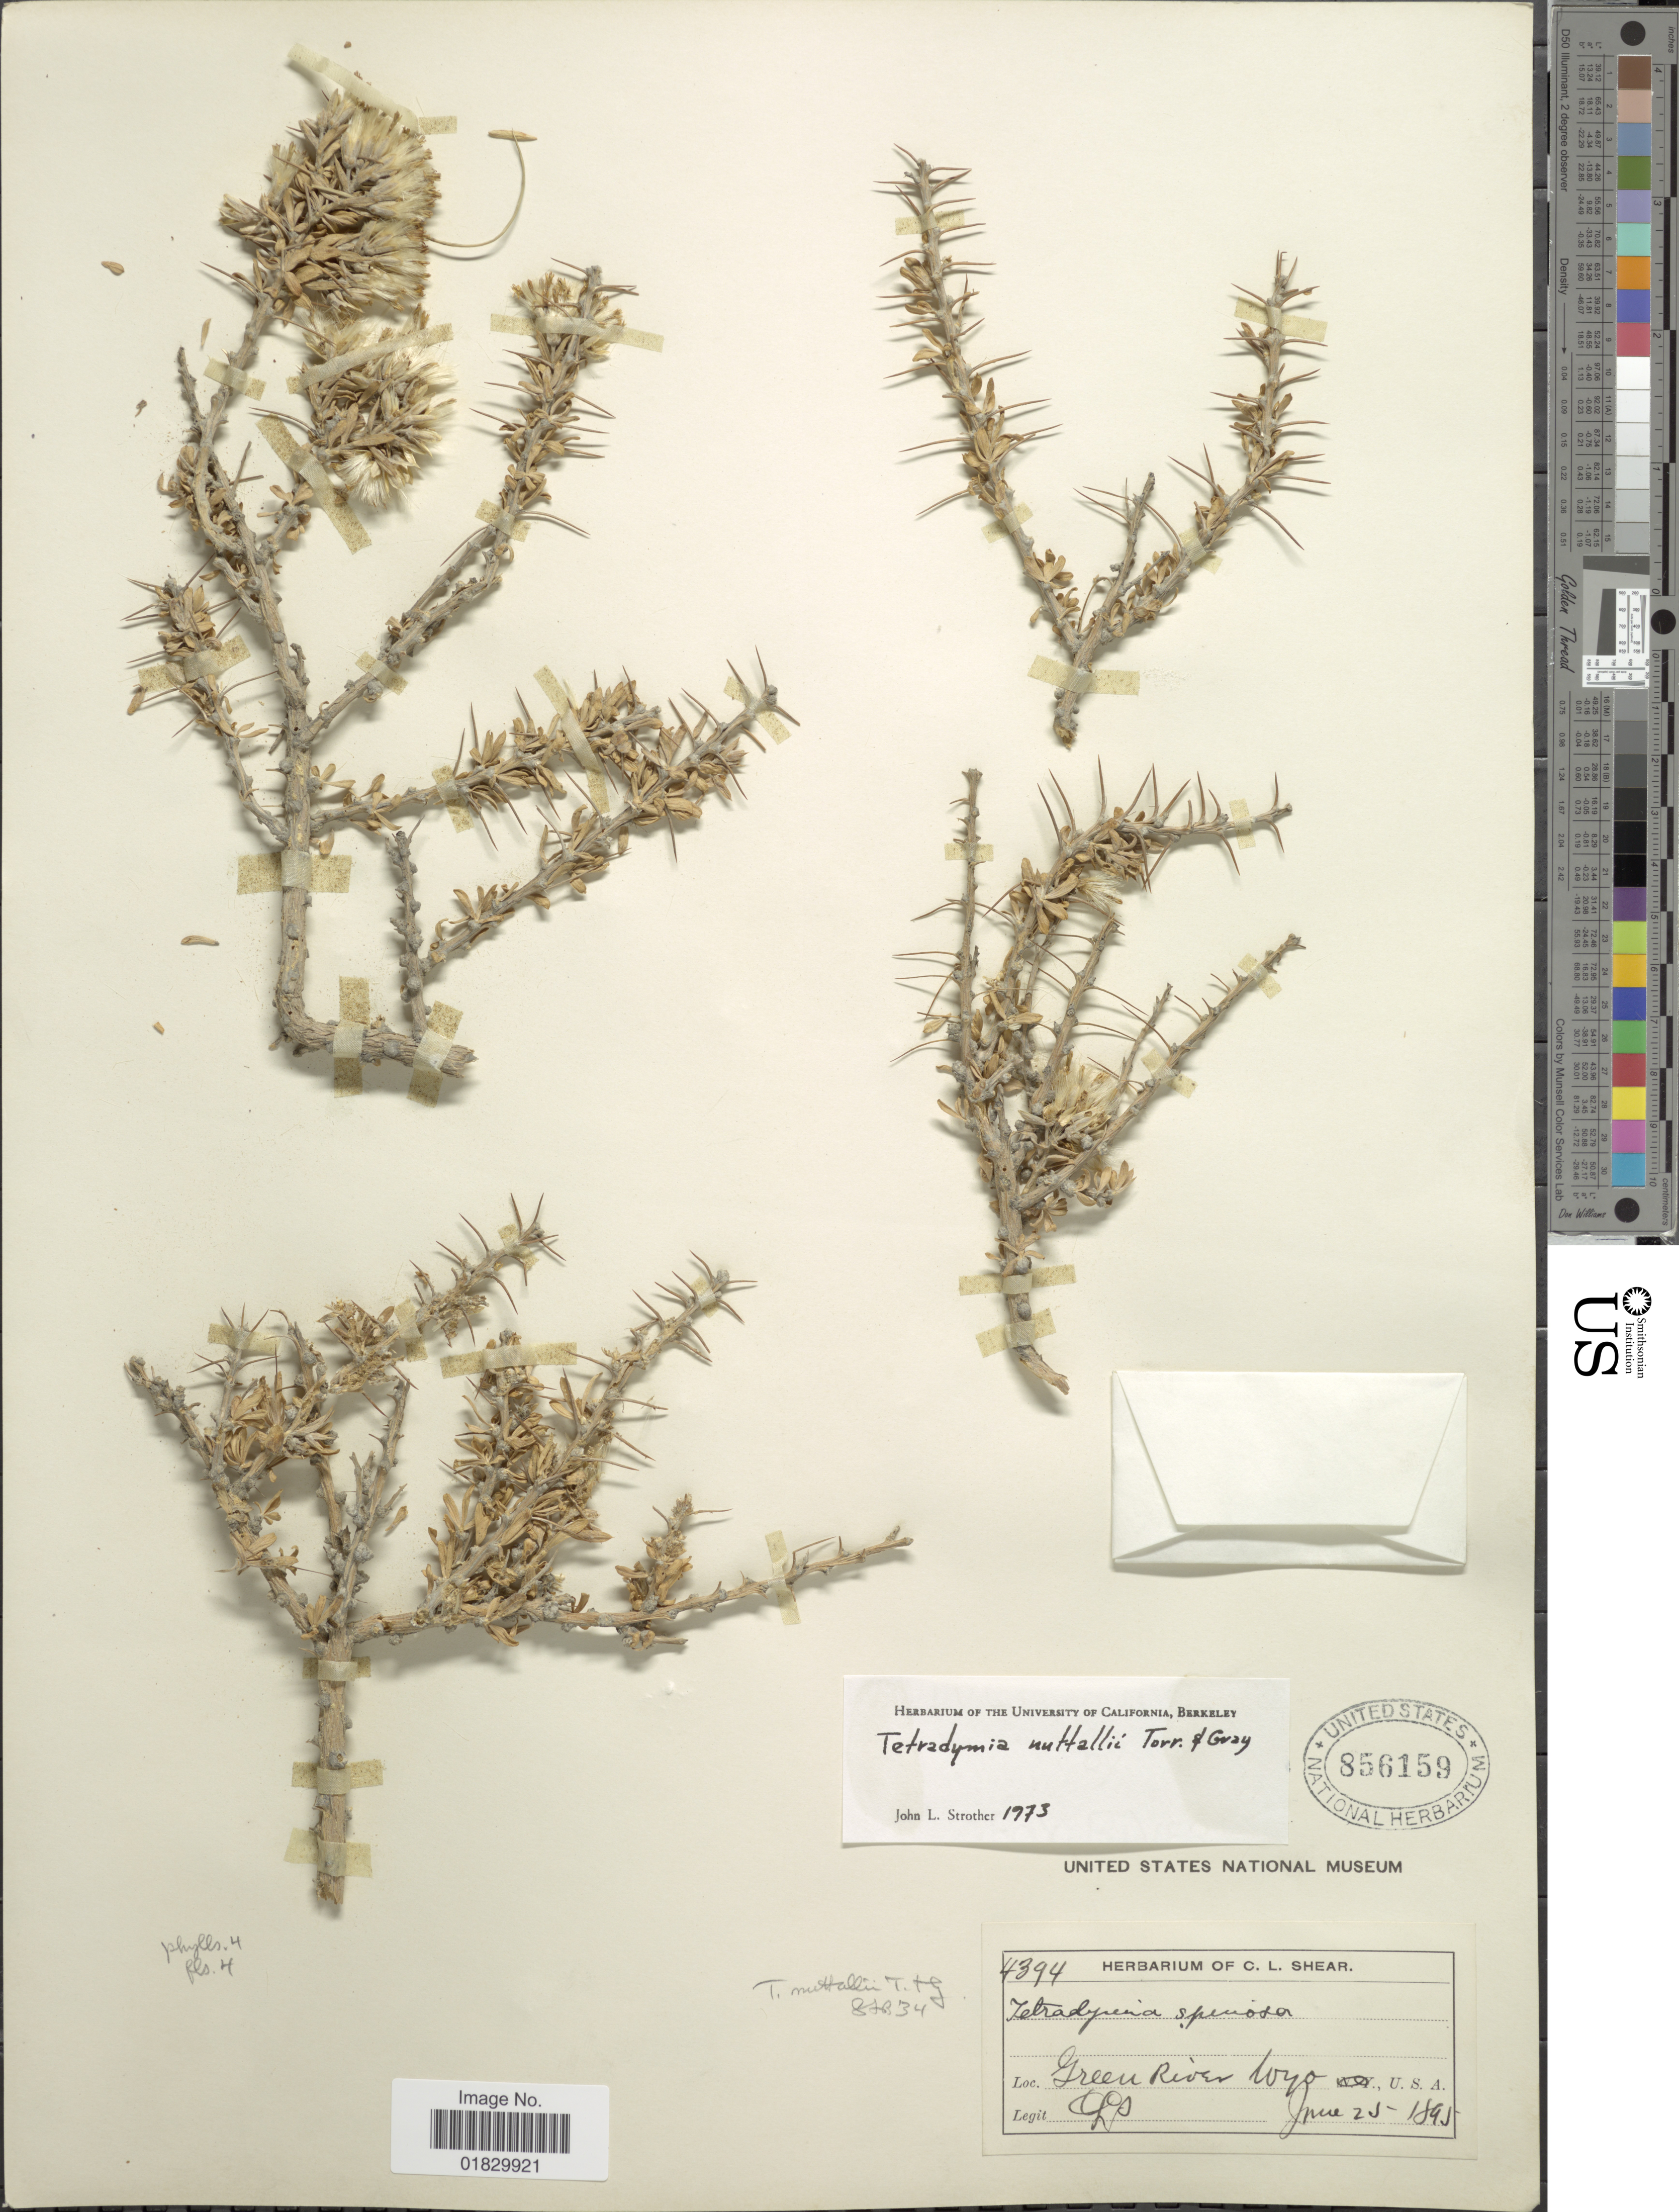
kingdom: Plantae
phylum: Tracheophyta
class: Magnoliopsida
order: Asterales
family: Asteraceae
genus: Tetradymia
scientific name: Tetradymia nuttallii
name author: Torr. & A. Gray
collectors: C. L. Shear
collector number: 4394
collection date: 1895-06-25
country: United States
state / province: Wyoming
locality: Green River, Wyo.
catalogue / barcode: US 856159